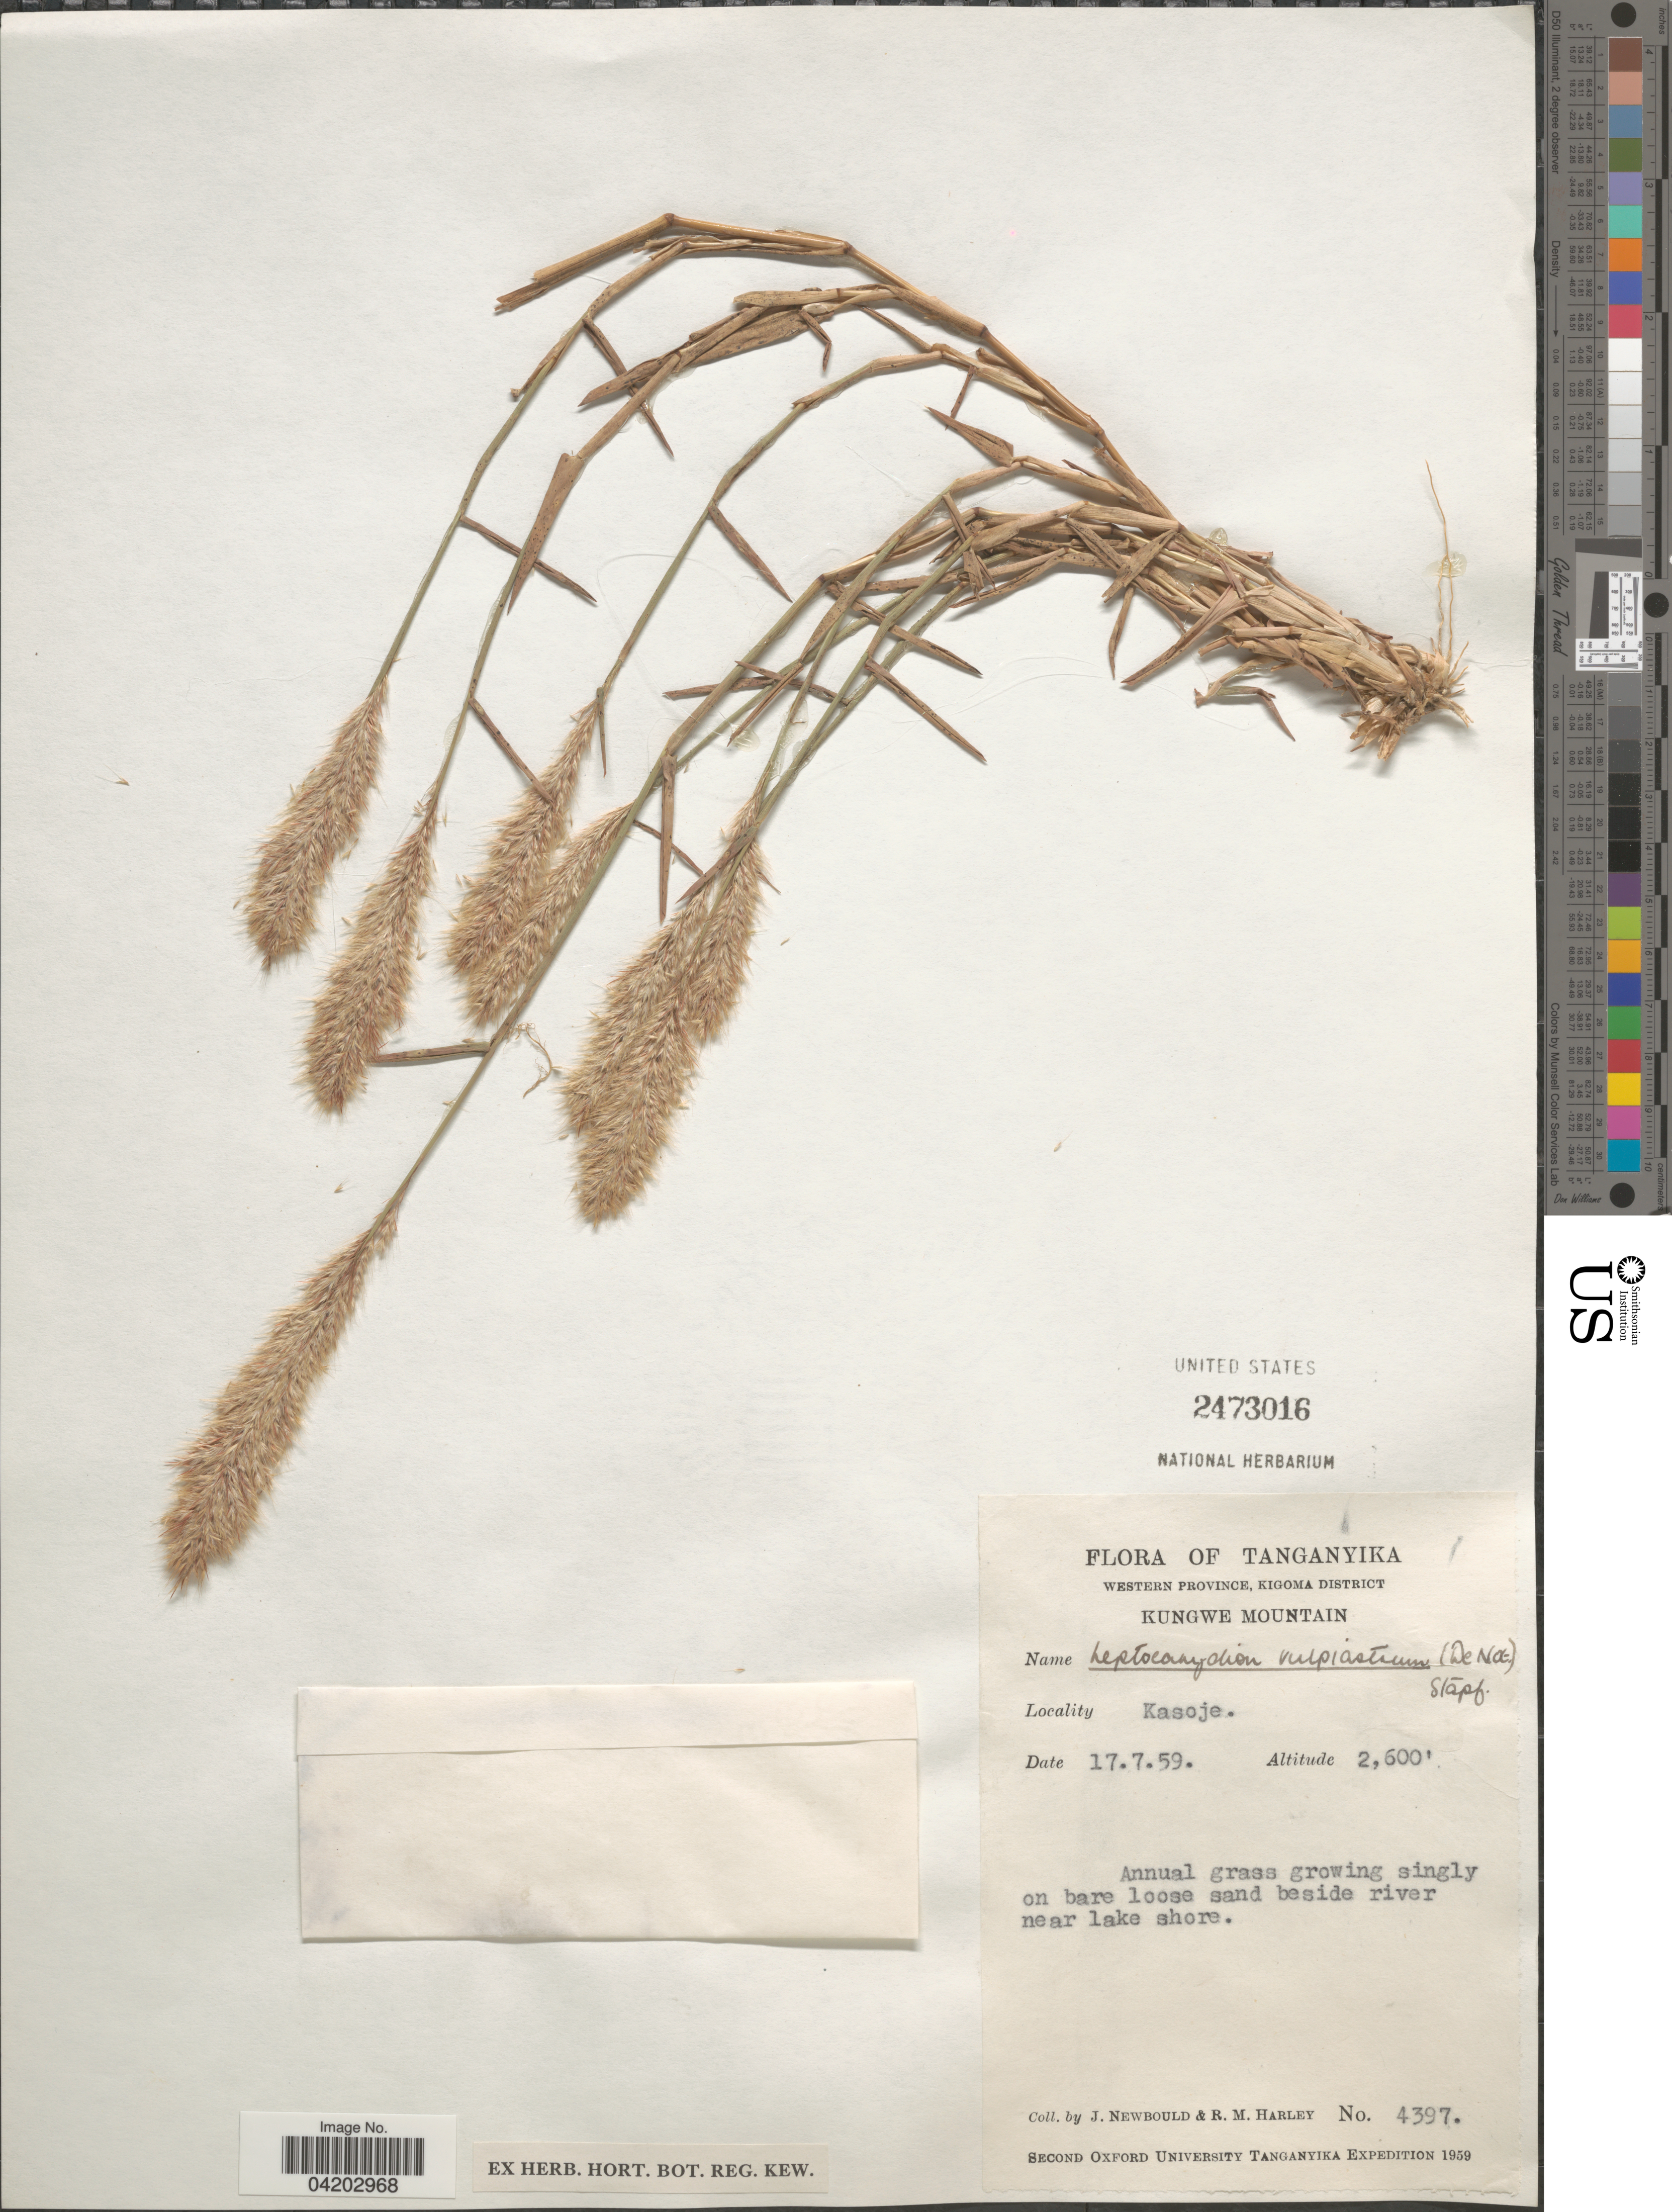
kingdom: Plantae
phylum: Tracheophyta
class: Liliopsida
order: Poales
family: Poaceae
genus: Leptocarydion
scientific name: Leptocarydion vulpiastrum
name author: (De Not.) Stapf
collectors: J. Newbould & R. M. Harley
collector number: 4397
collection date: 1959-07-17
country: Tanzania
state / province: Kigoma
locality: Tanganyika. Western Province, Kigoma District. Kungwe Mountain. Kasoje. Beside river near lake shore. Second Oxford University Tanganyika Expedition 1959.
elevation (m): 792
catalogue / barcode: US 2473016